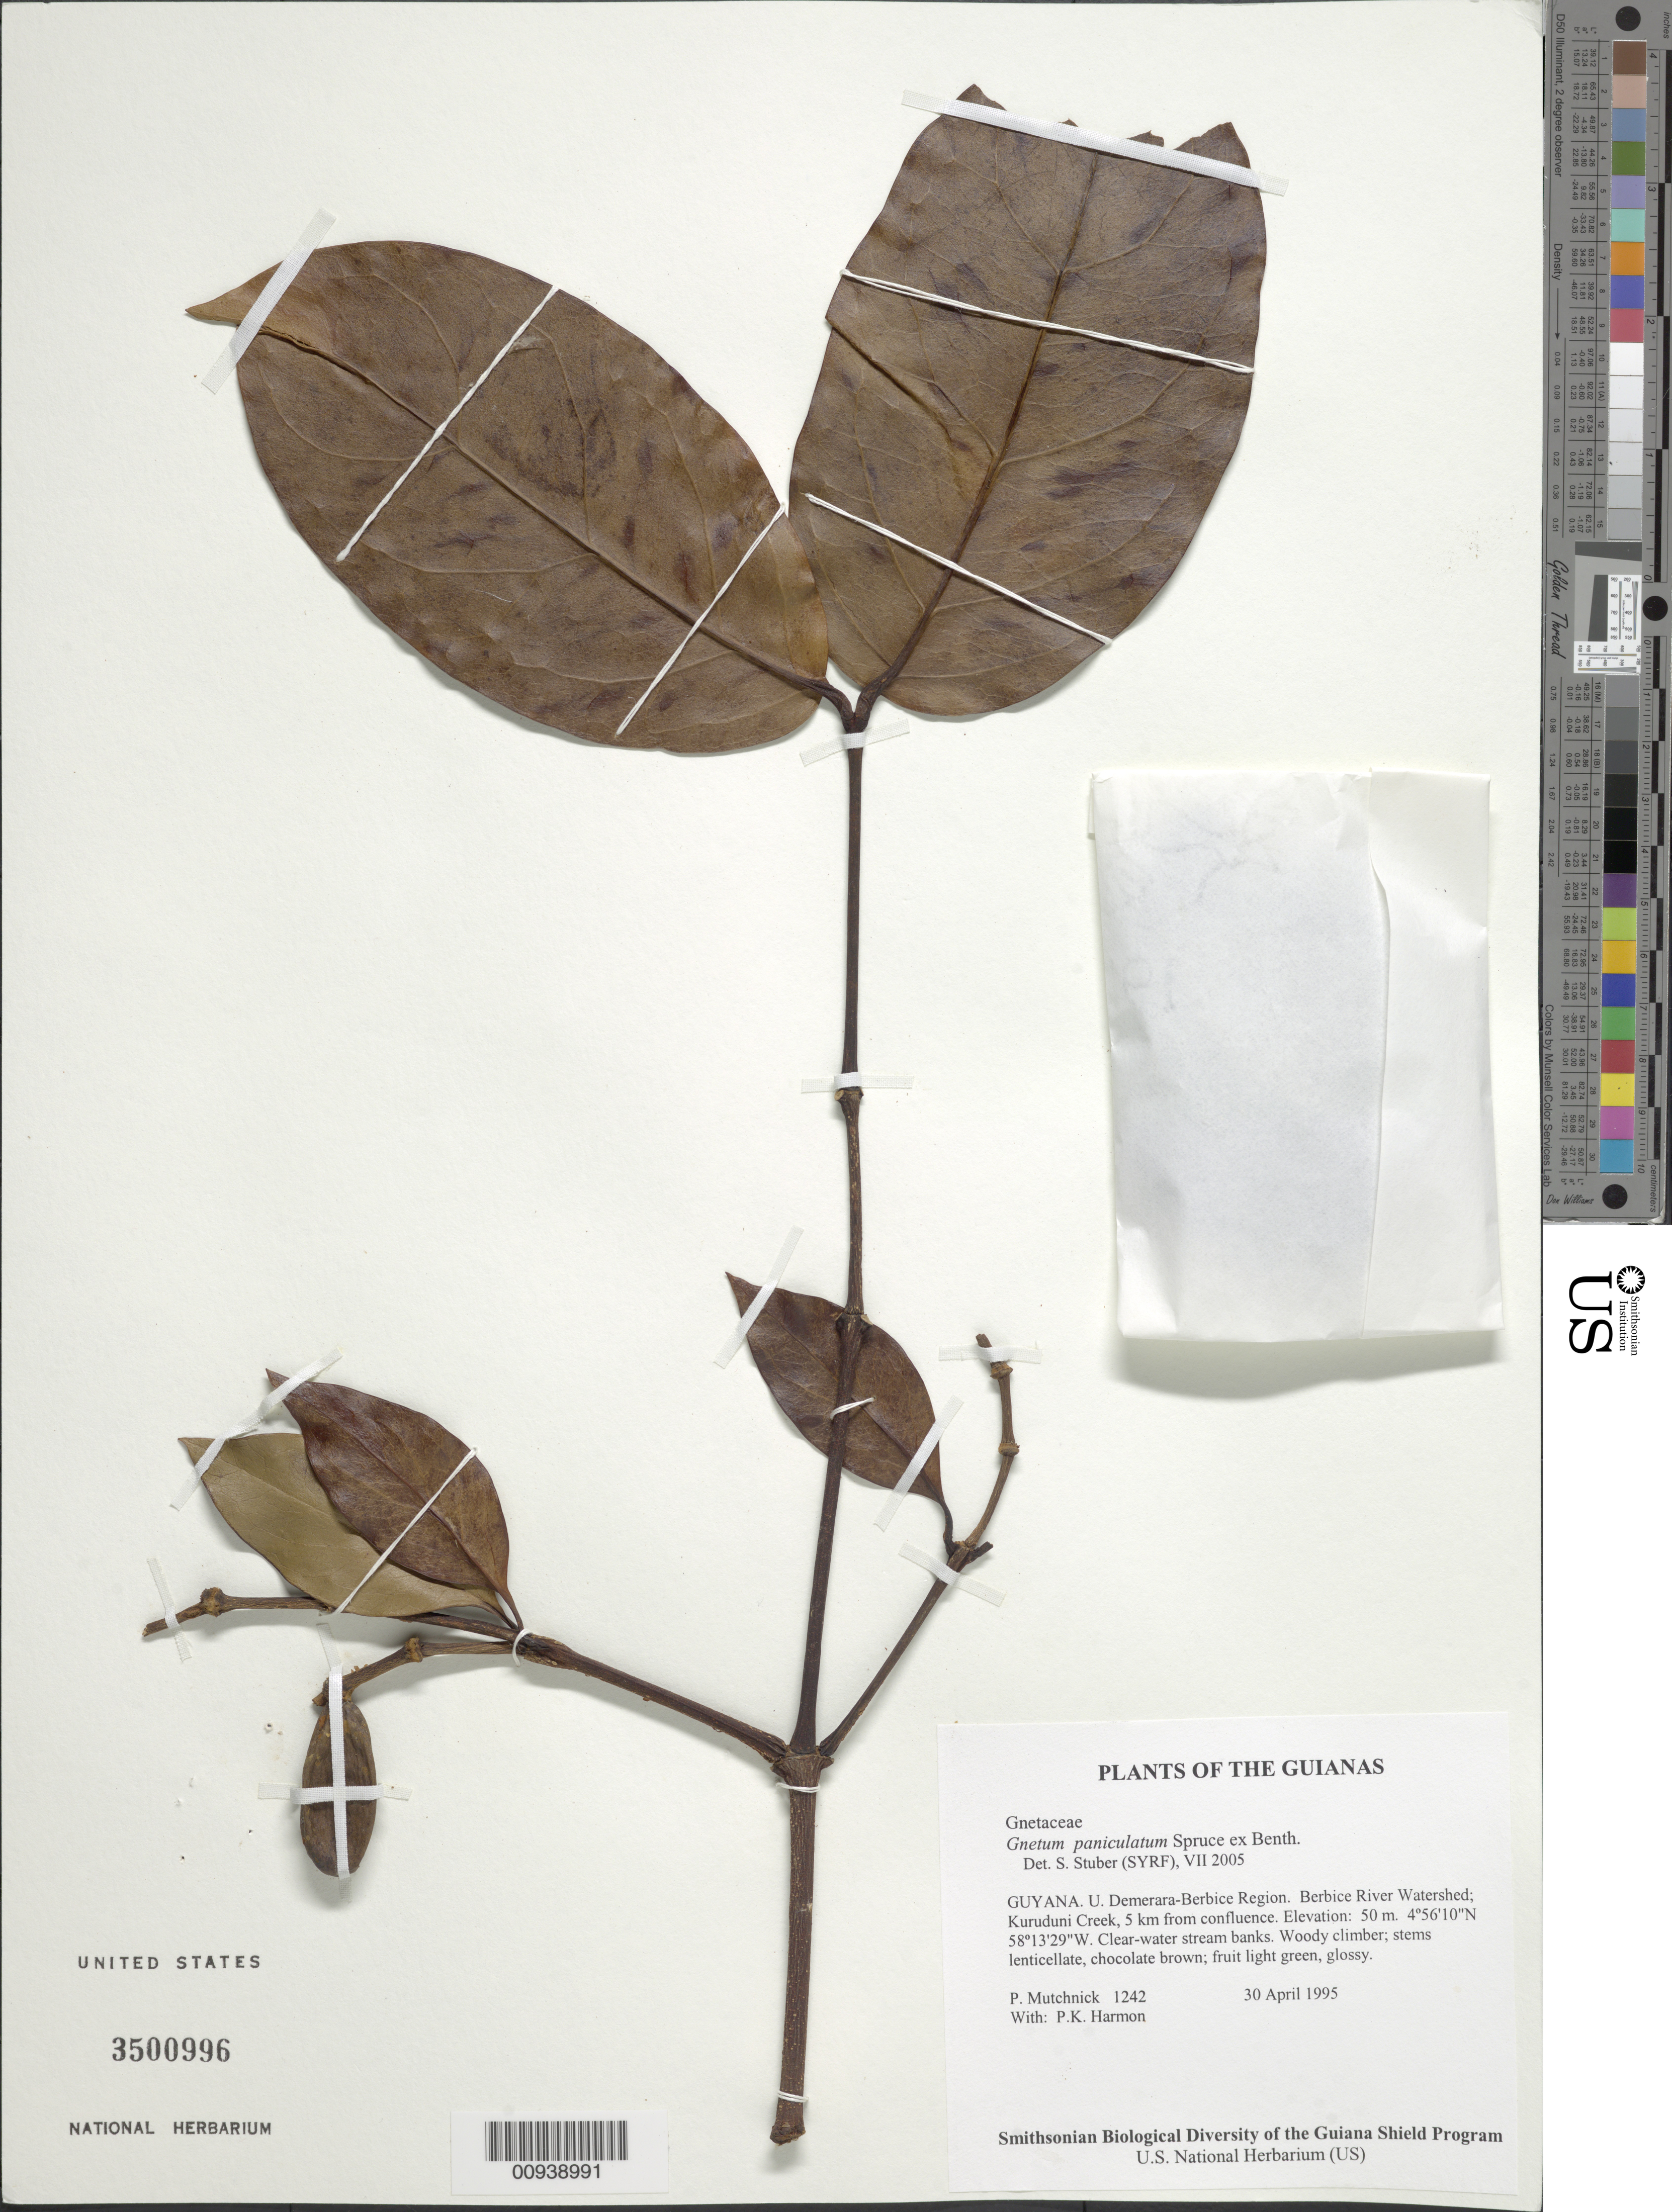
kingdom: Plantae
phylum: Tracheophyta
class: Gnetopsida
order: Gnetales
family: Gnetaceae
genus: Gnetum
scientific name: Gnetum paniculatum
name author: Spruce ex Benth.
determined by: Stuber, S.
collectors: P. Mutchnick & P. Harmon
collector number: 1242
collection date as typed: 30 April 1995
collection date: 1995-04-30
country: Guyana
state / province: U. Demerara-Berbice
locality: Berbice River Watershed; Kuruduni Creek, 5 km from confluence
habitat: Clear-water stream banks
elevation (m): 50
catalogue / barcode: US 3500996